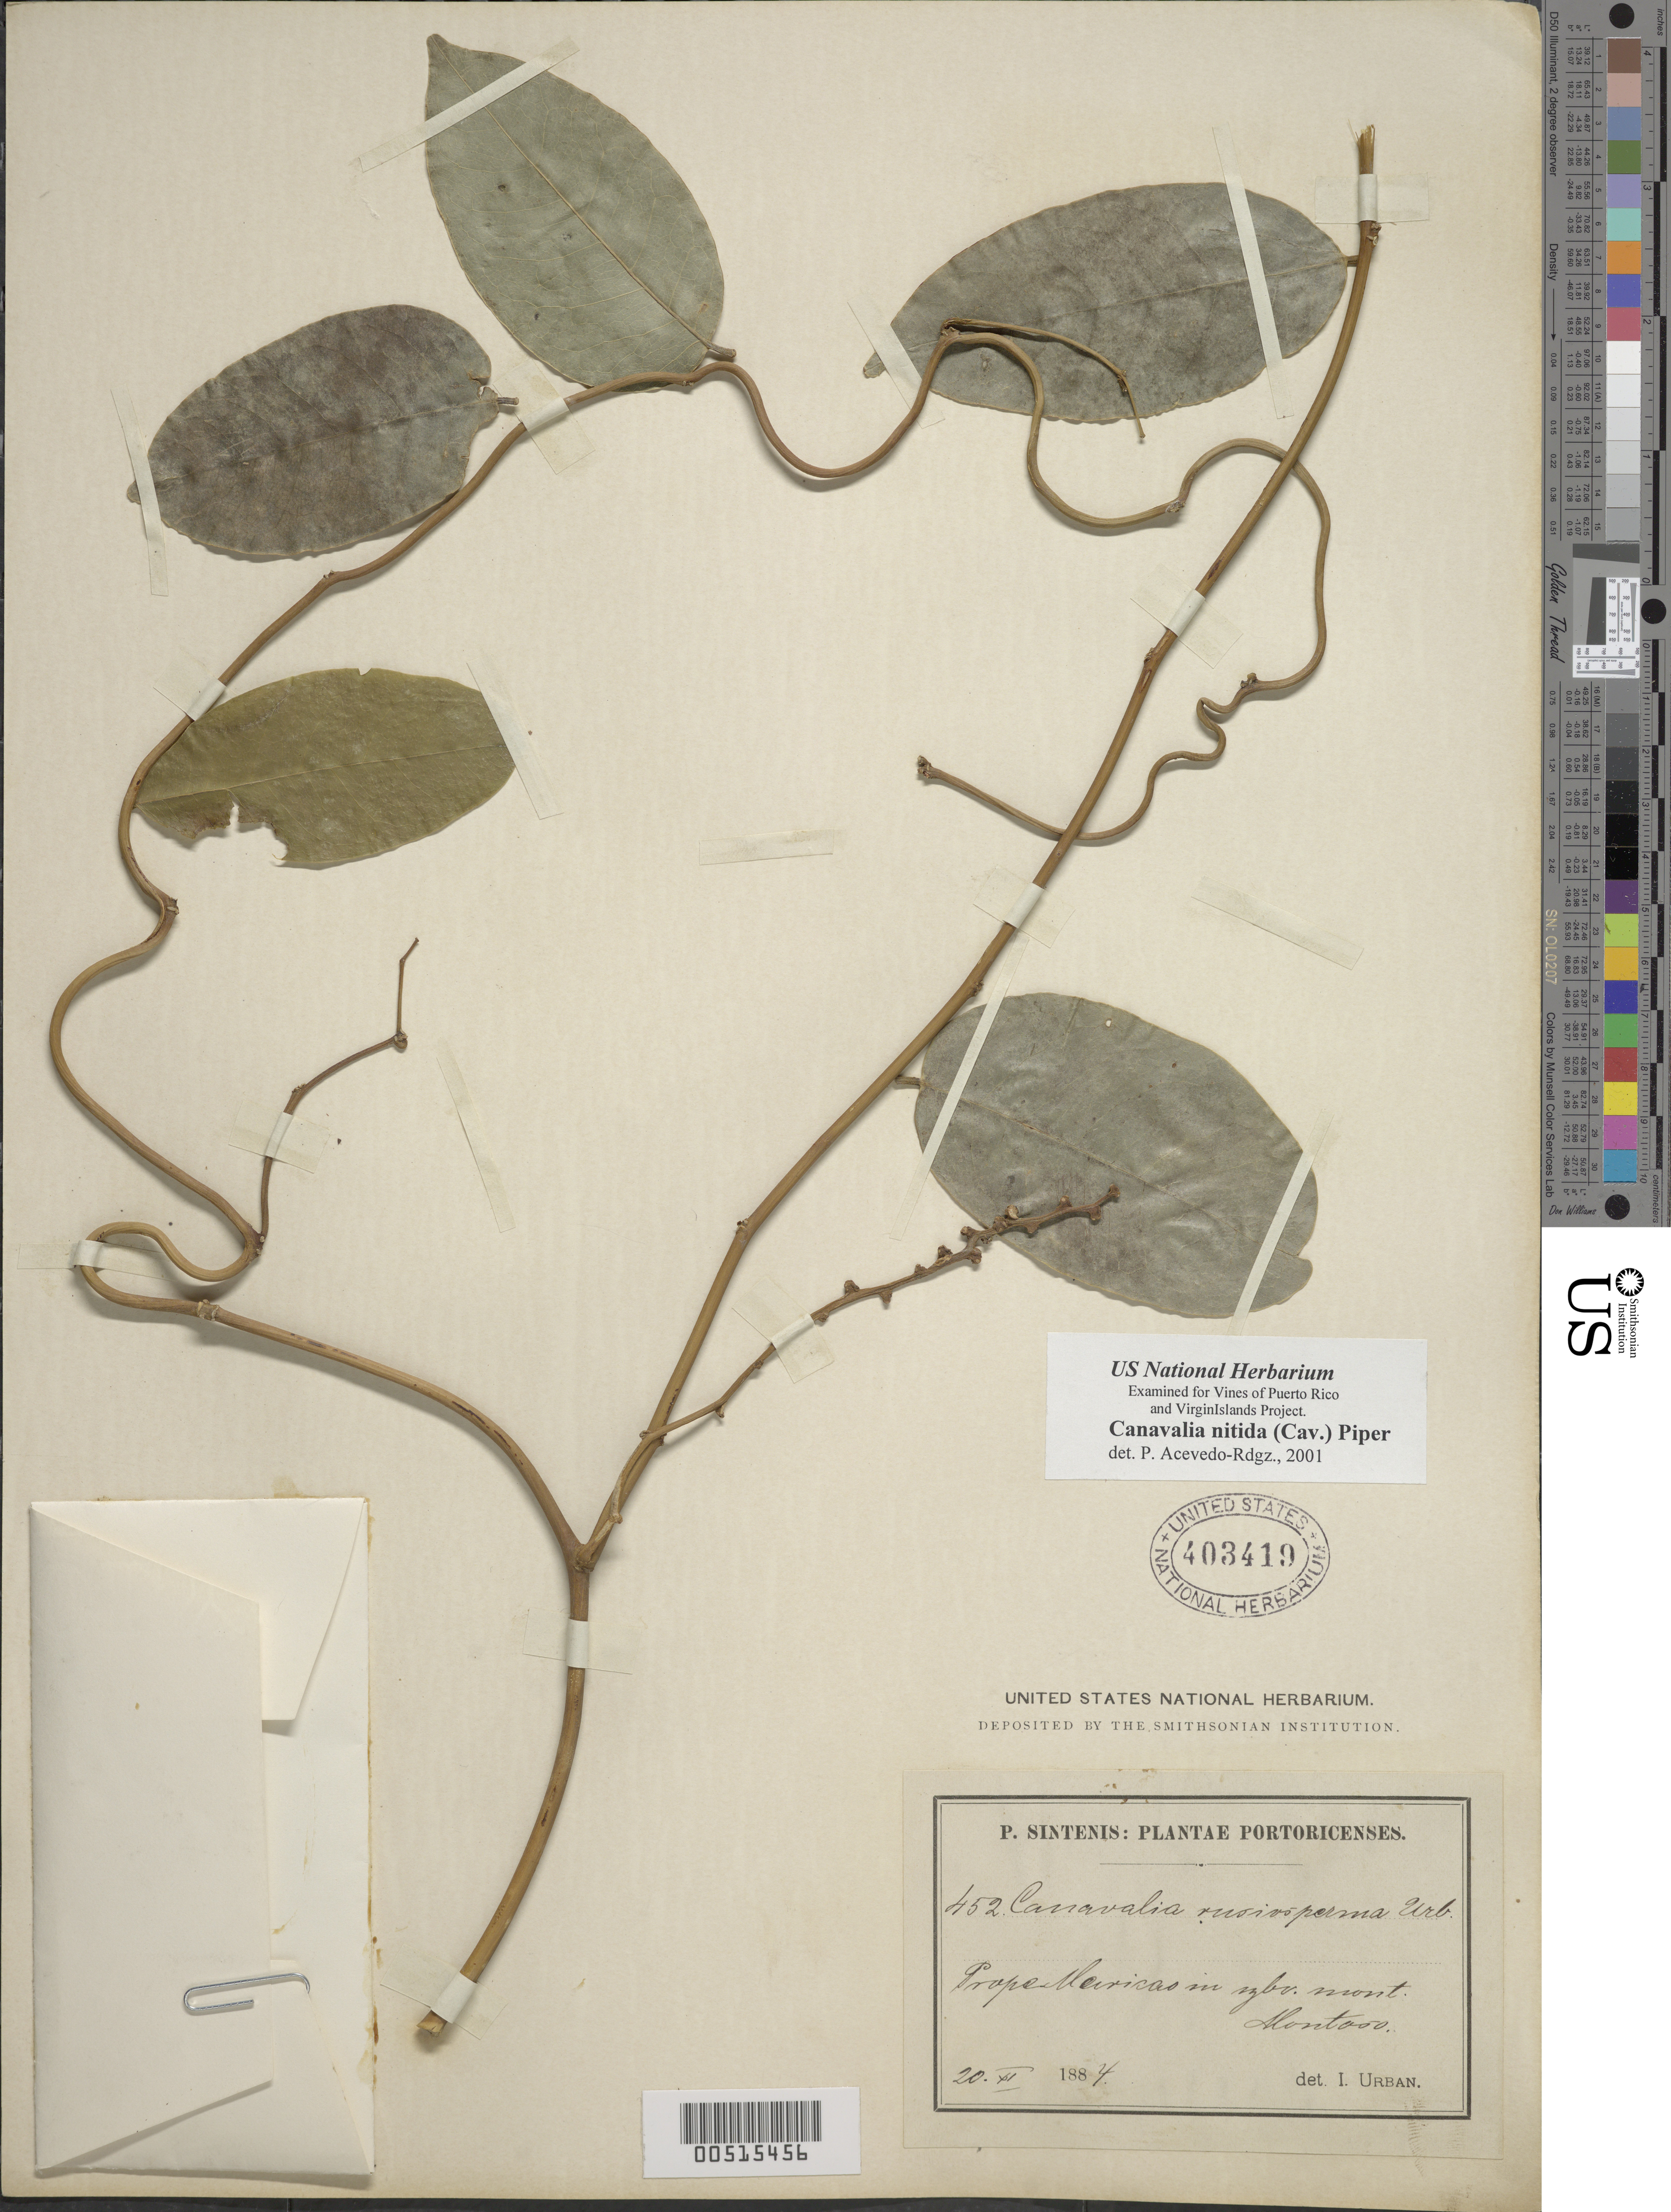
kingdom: Plantae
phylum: Tracheophyta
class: Magnoliopsida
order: Fabales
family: Fabaceae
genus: Canavalia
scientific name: Canavalia nitida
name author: (Cav.) Piper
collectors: P. Sintenis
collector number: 452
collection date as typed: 20 Nov 1884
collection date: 1884-11-20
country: Puerto Rico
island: Greater Antilles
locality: Prope Maricao. In sylv. mont. Montoso.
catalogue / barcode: US 403419